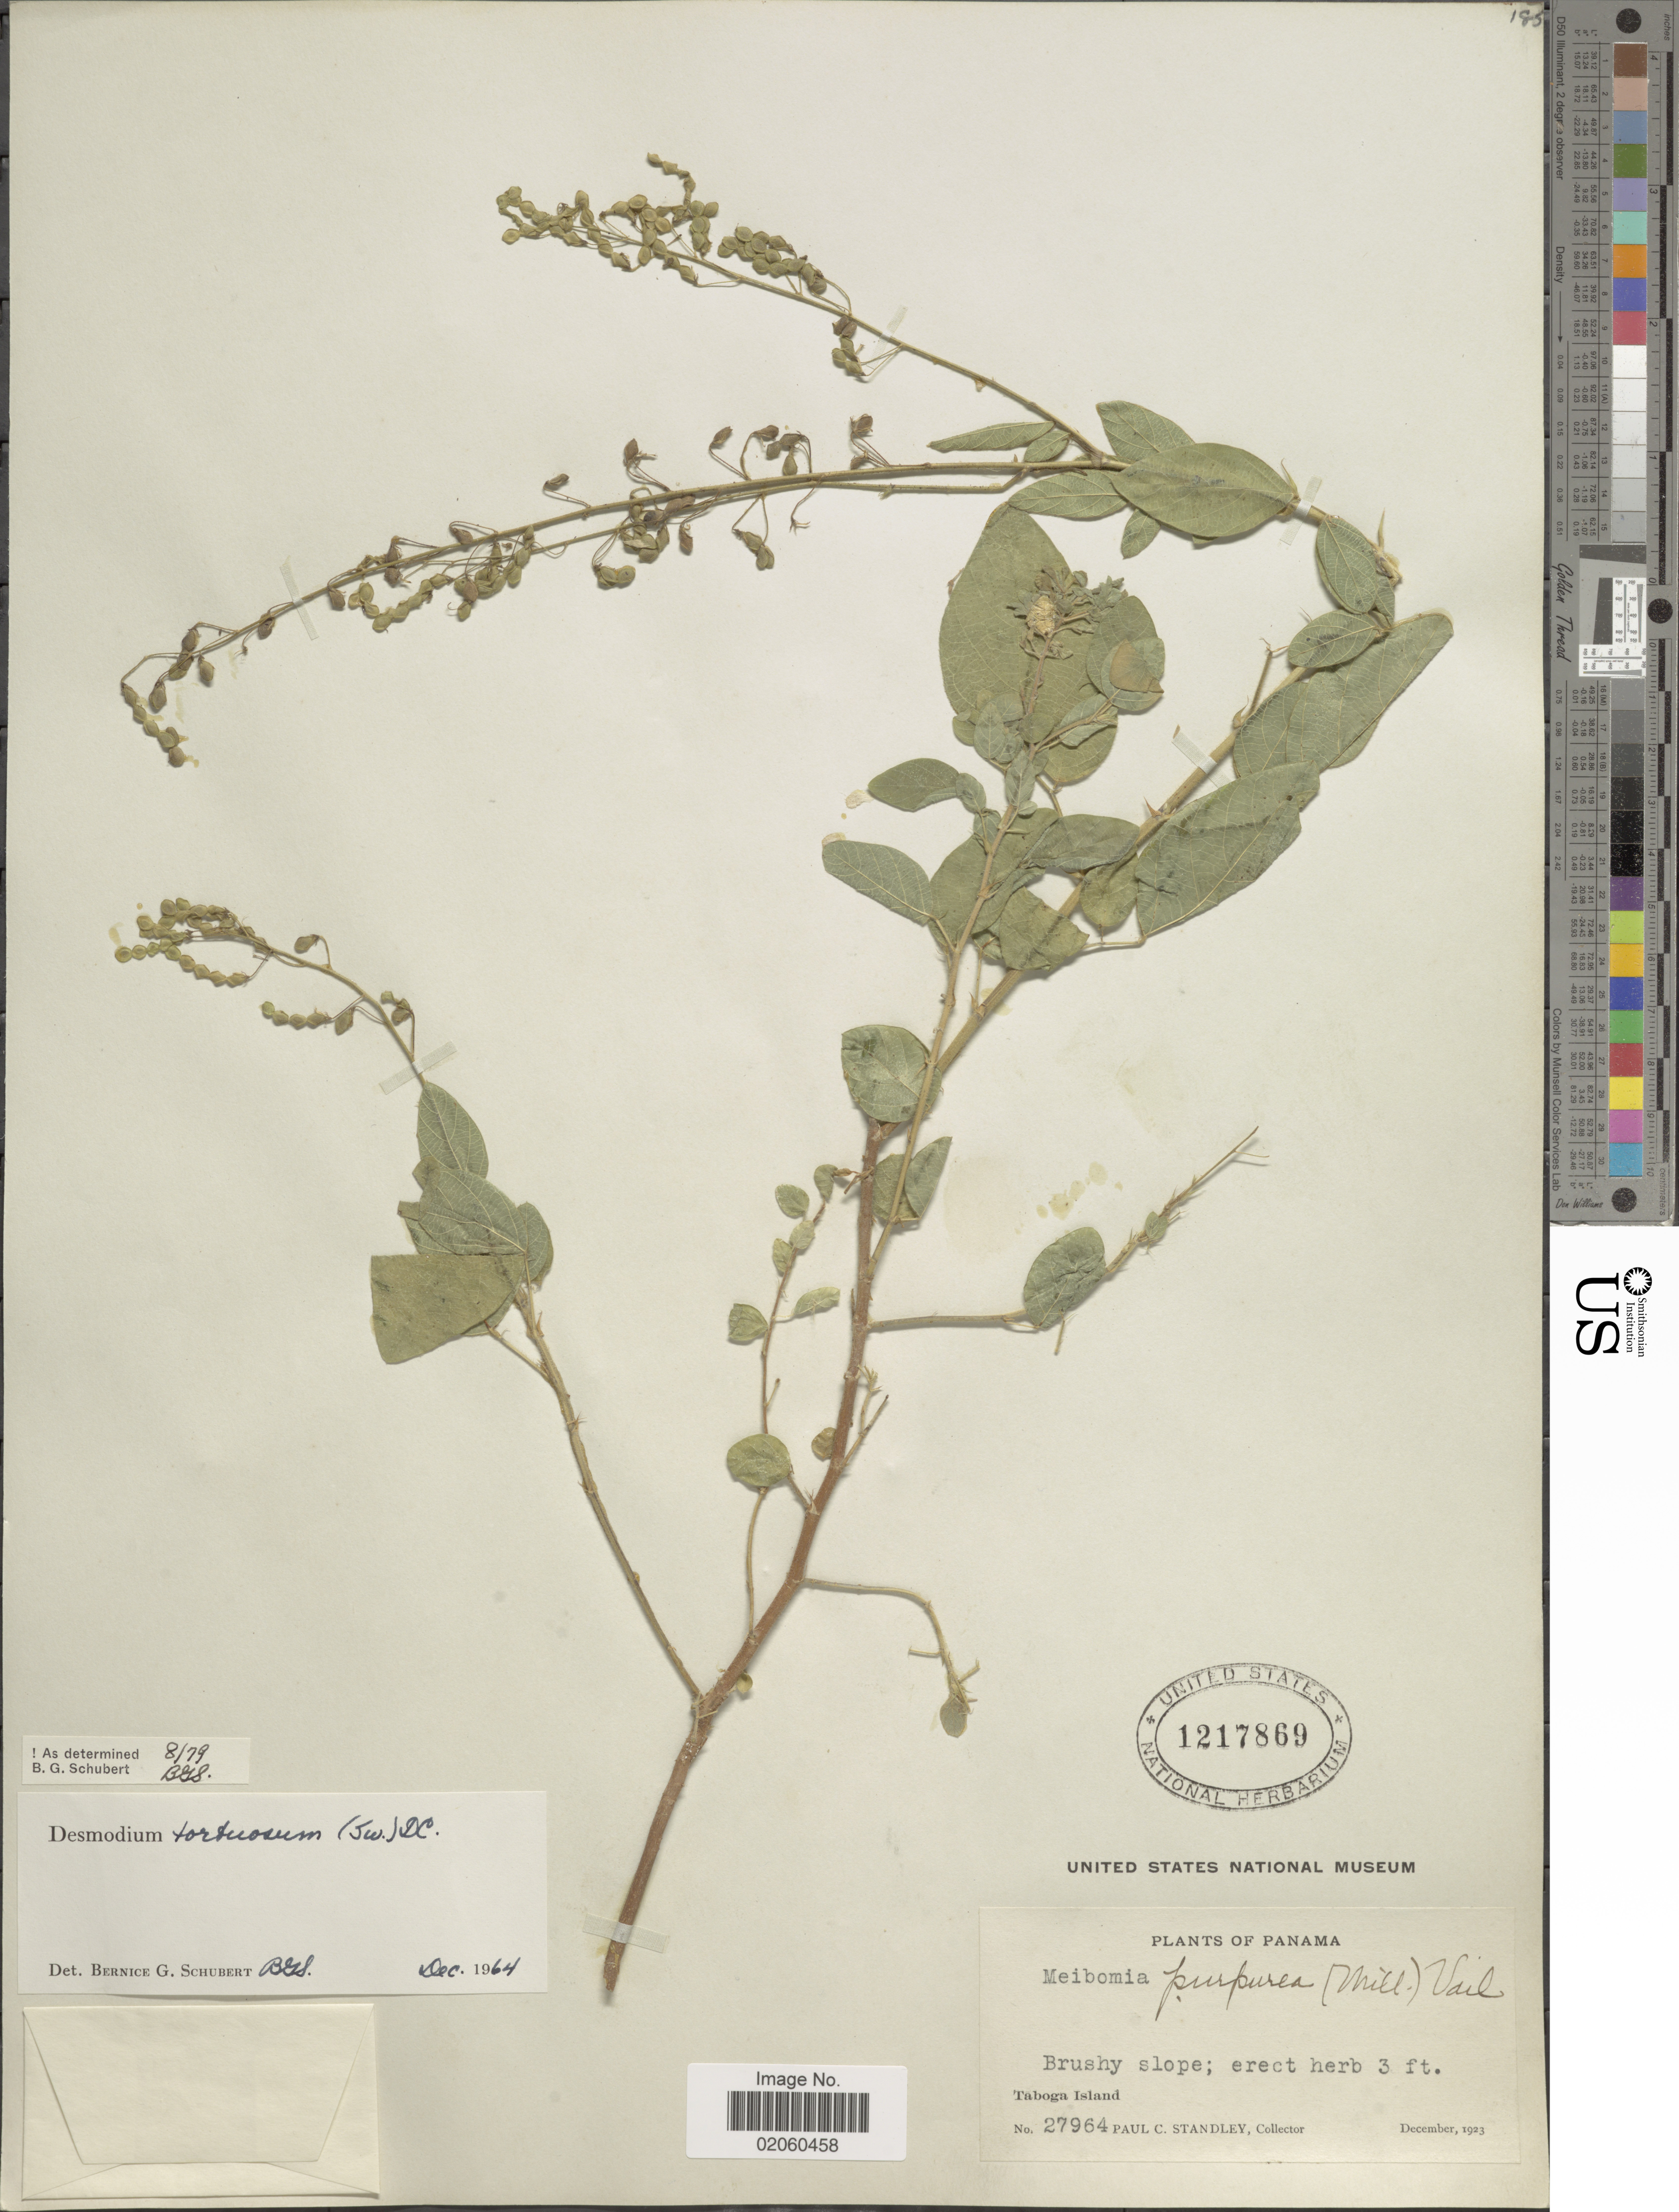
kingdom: Plantae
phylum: Tracheophyta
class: Magnoliopsida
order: Fabales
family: Fabaceae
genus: Desmodium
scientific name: Desmodium tortuosum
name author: (Sw.) DC.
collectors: P. C. Standley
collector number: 27964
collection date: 1923-12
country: Panama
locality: Taboga Island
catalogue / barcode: US 1217869